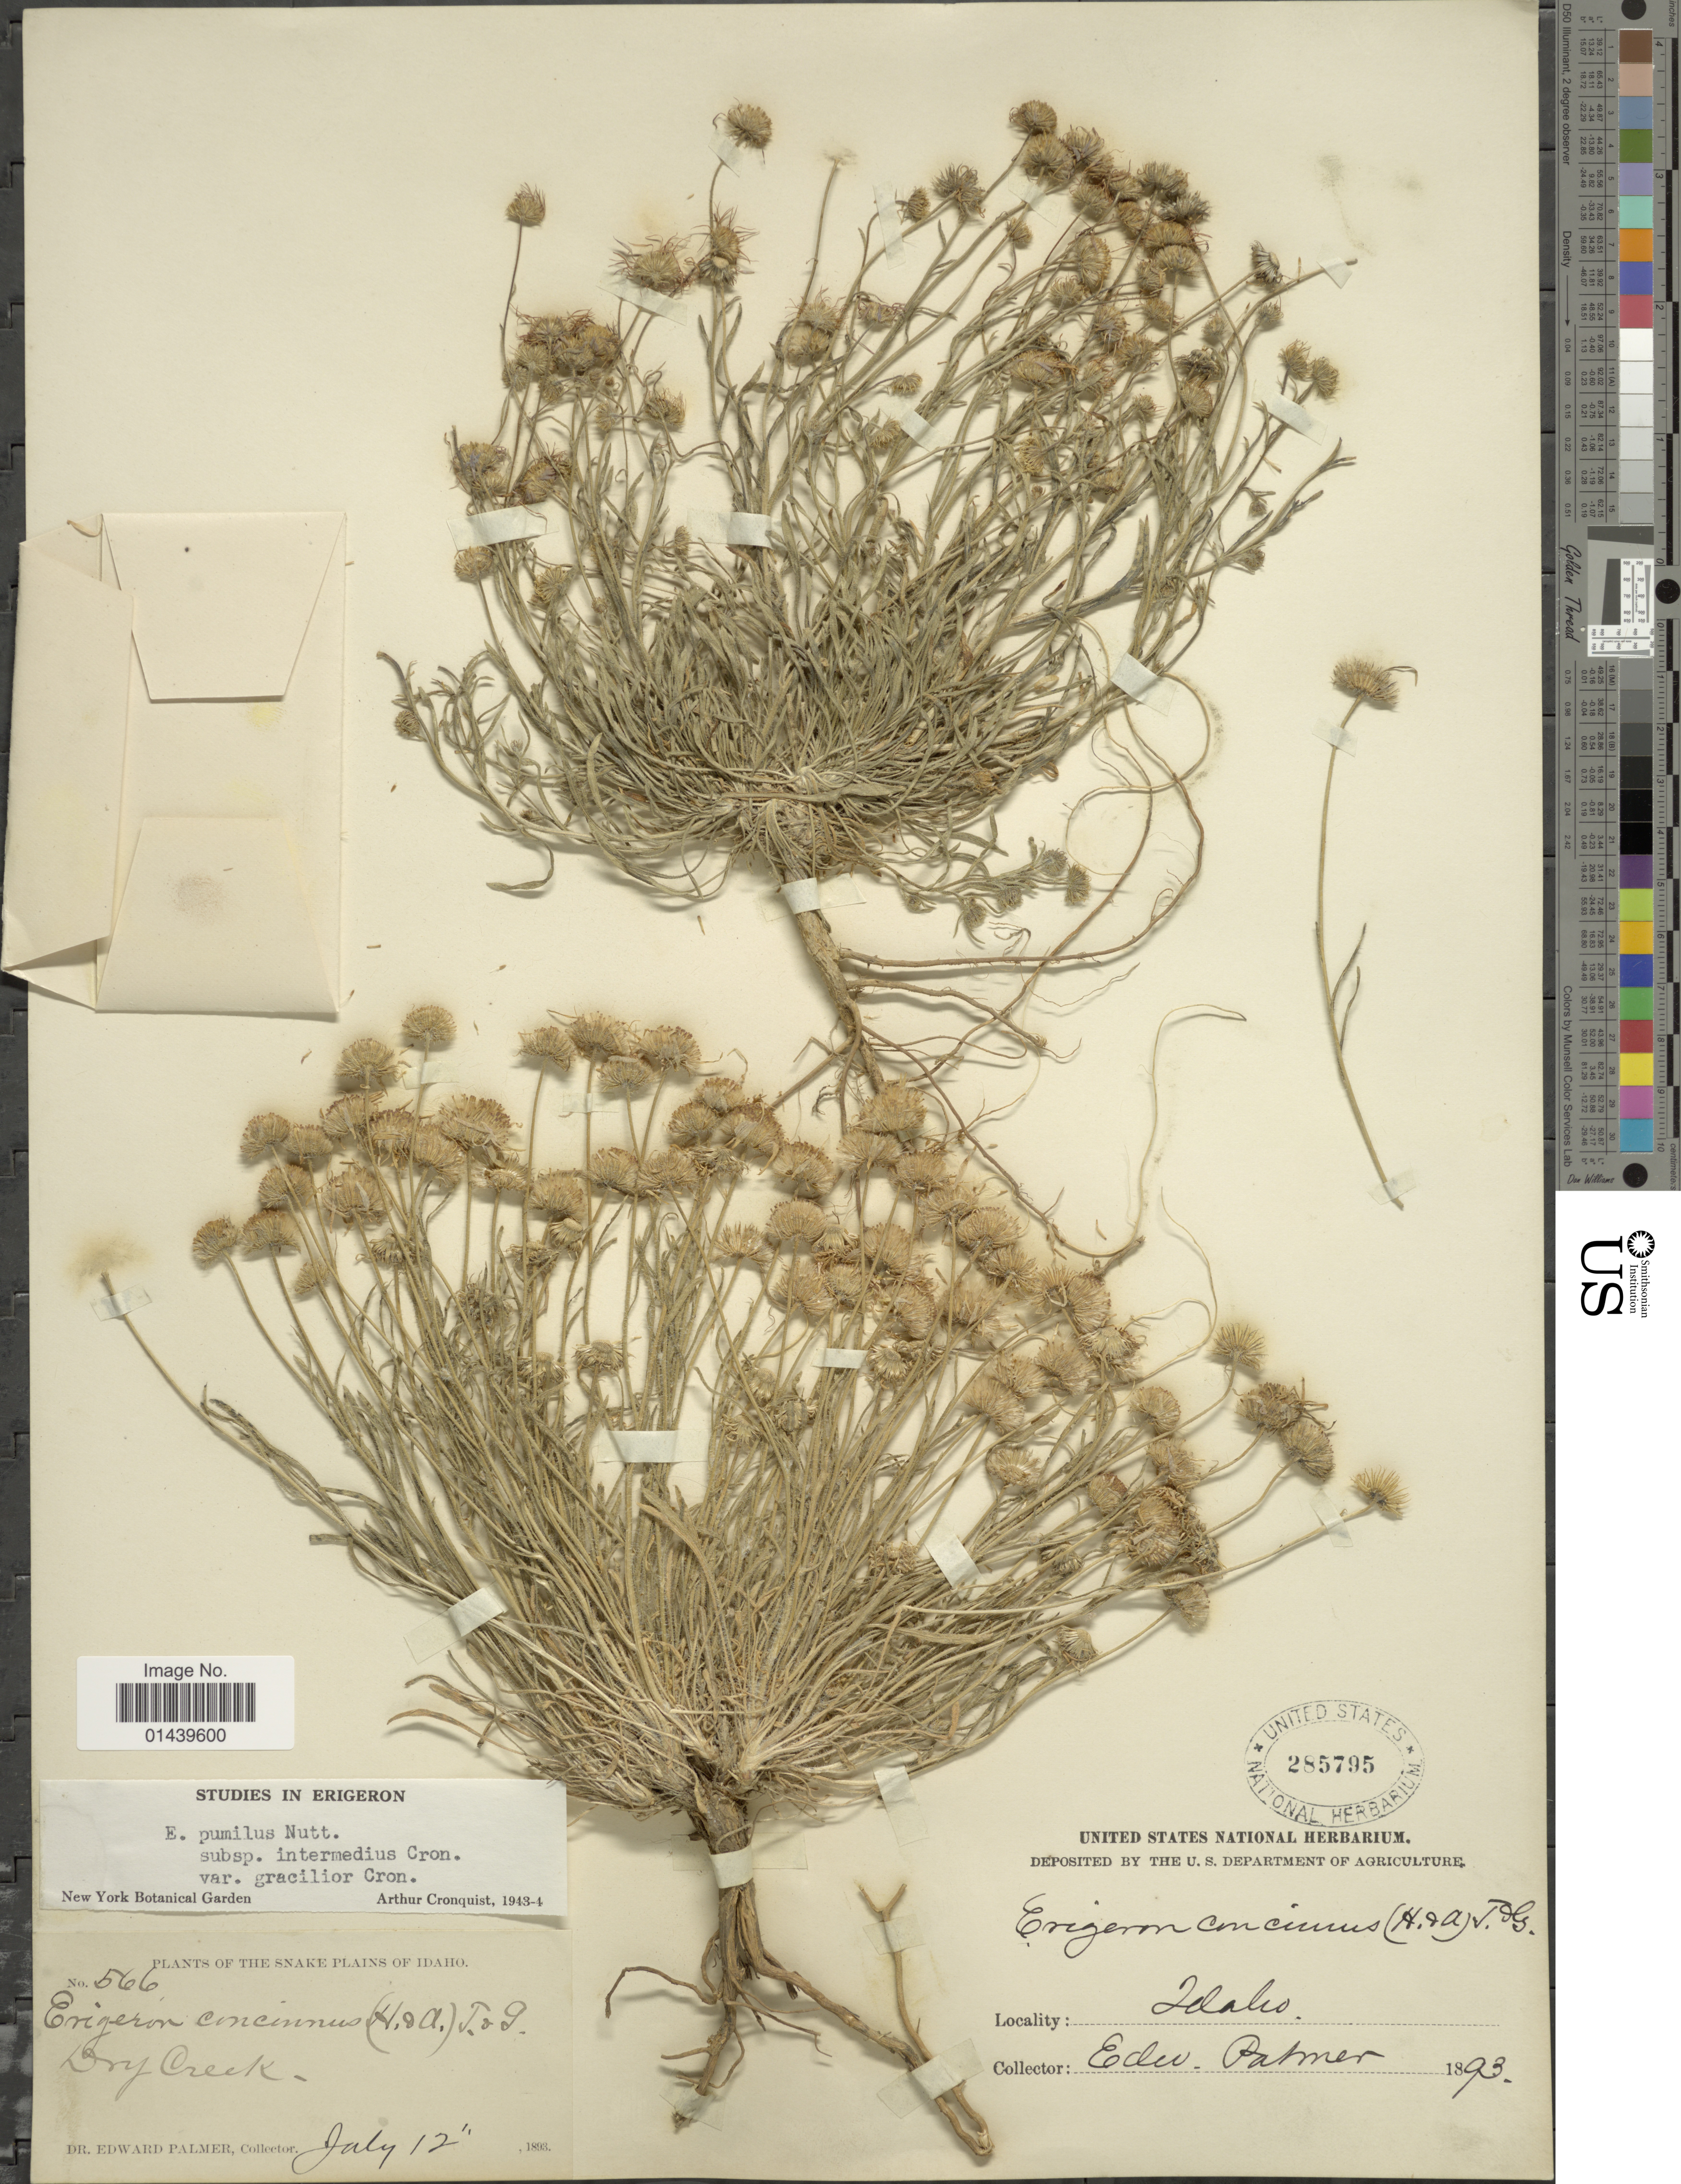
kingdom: Plantae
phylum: Tracheophyta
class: Magnoliopsida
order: Asterales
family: Asteraceae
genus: Erigeron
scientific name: Erigeron pumilus subsp. intermedius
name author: Cronq.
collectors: E. Palmer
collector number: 566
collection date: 1893-07-12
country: United States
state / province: Idaho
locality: Snake Plains, Dry Creek.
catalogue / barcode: US 285795